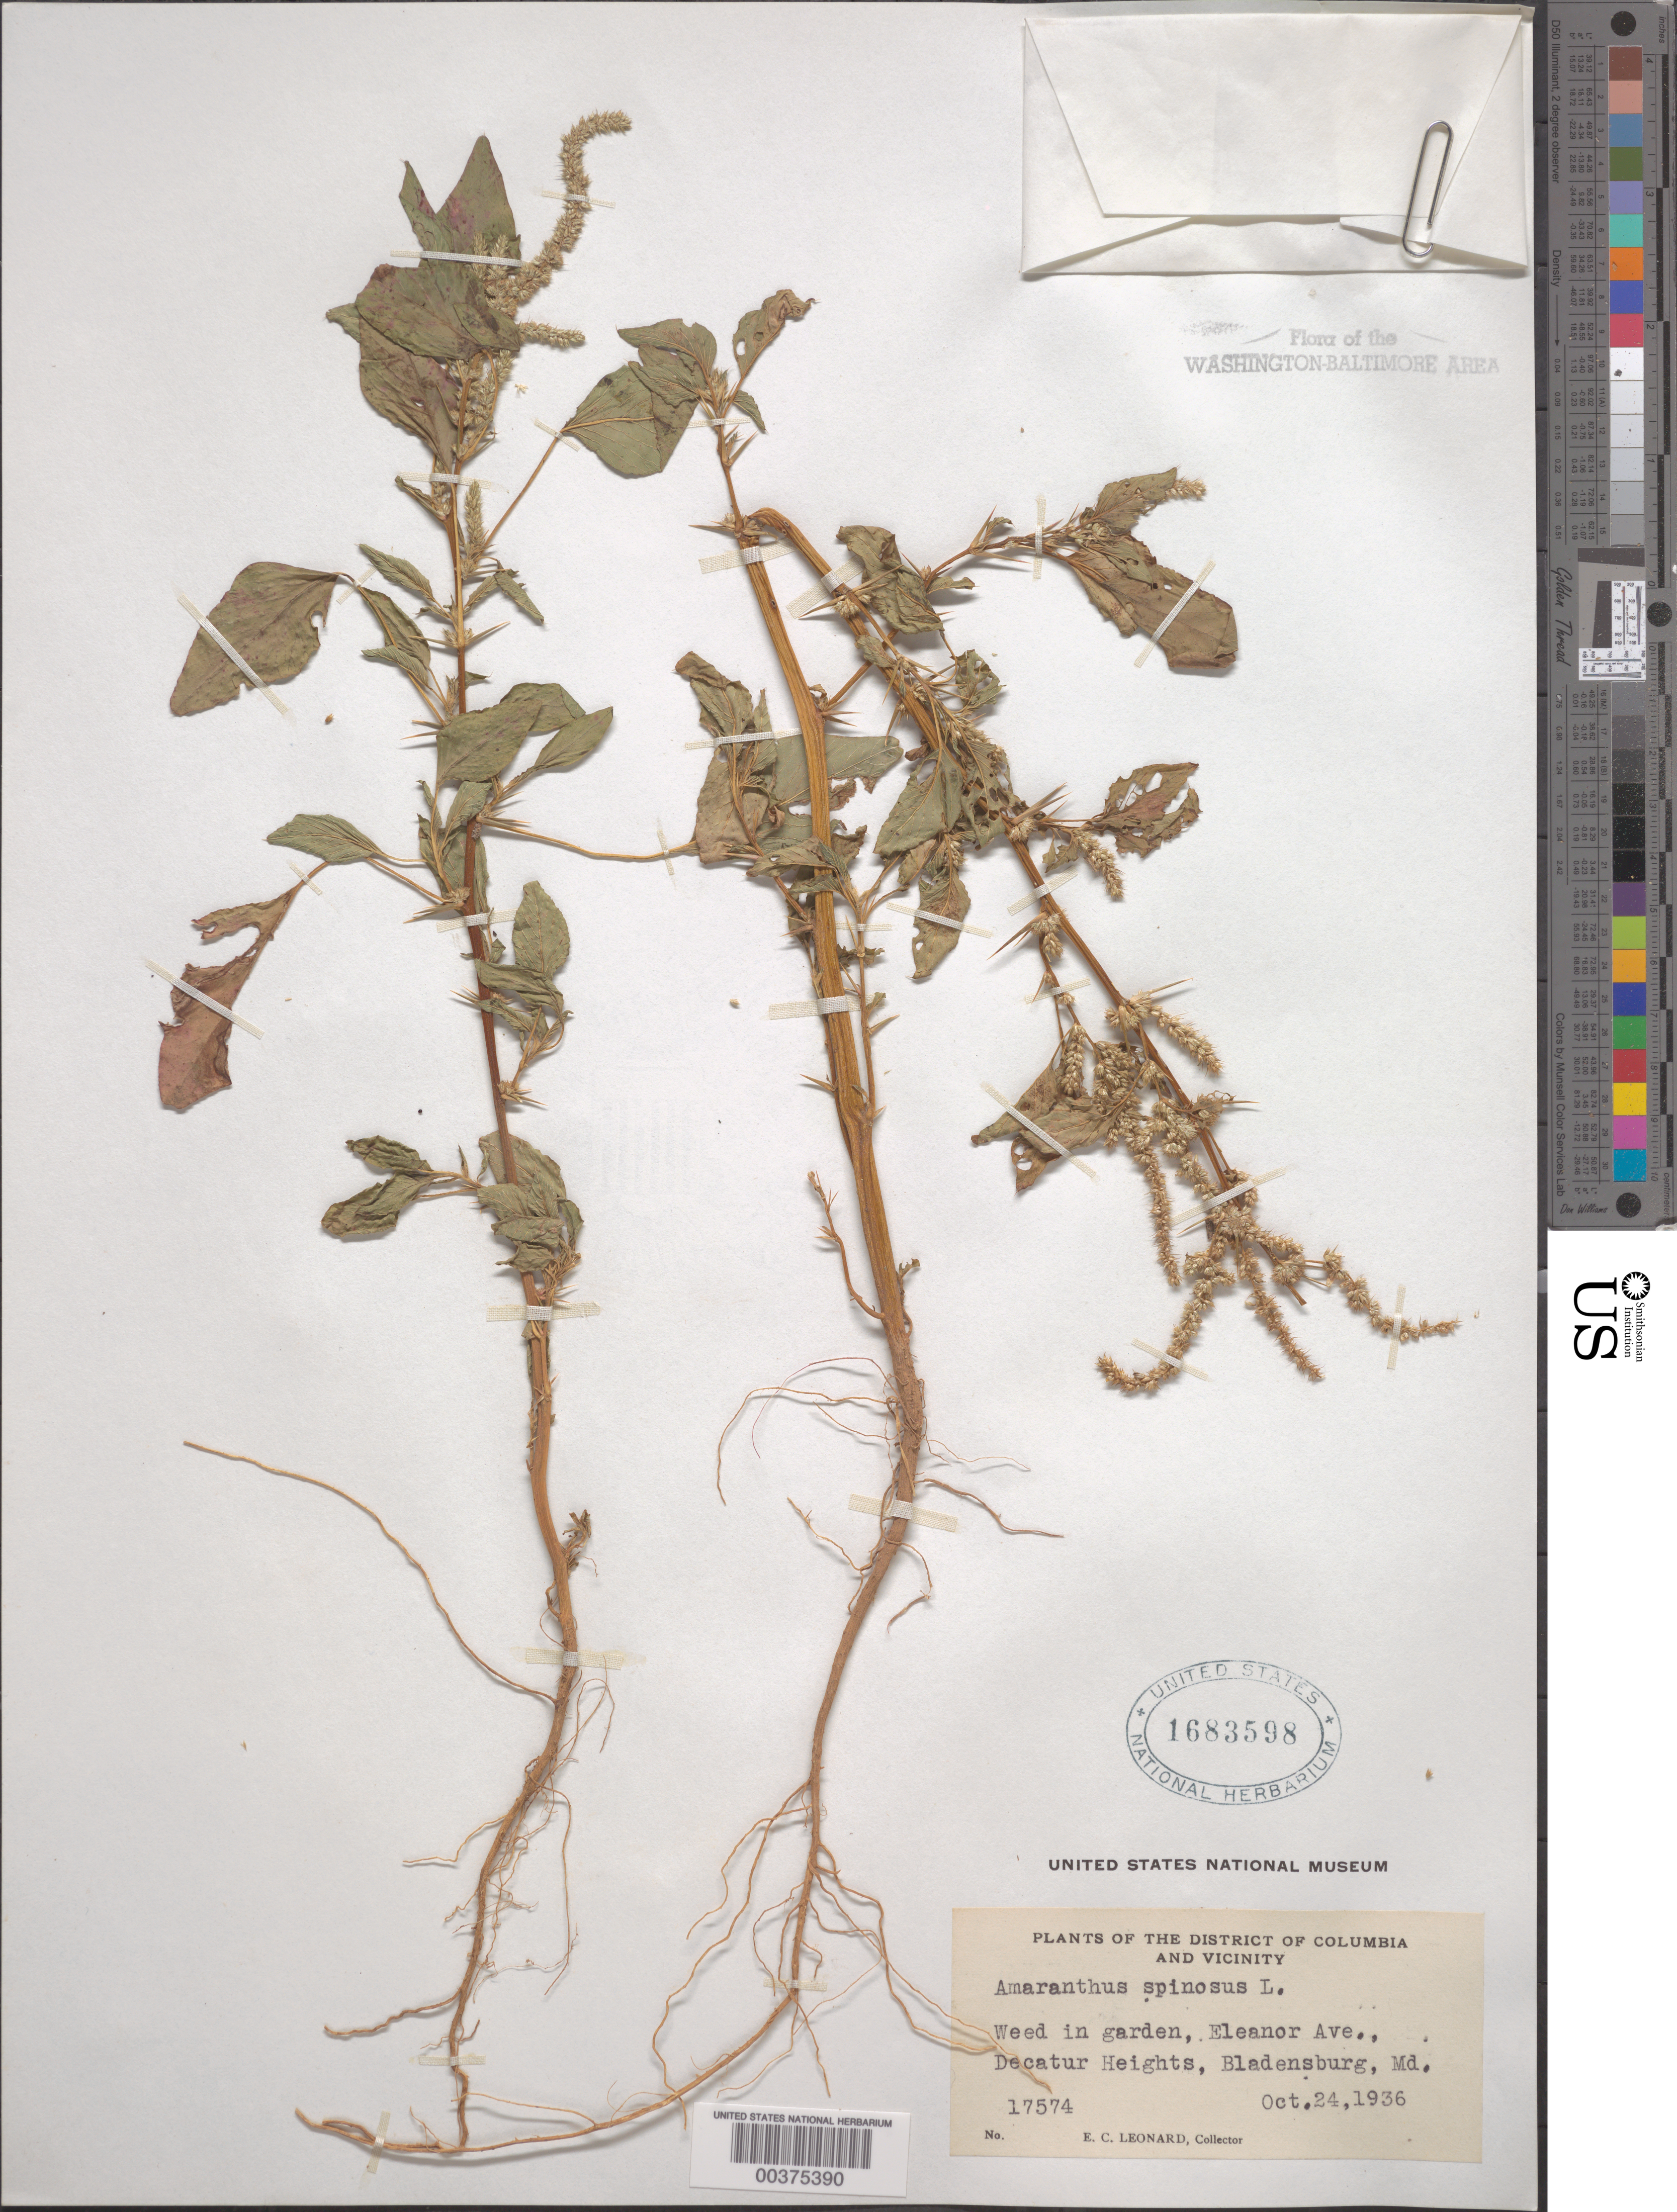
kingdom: Plantae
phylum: Tracheophyta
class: Magnoliopsida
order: Caryophyllales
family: Amaranthaceae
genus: Amaranthus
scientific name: Amaranthus spinosus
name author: L.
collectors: E. C. Leonard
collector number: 17574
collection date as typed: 24 Oct 1936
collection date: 1936-10-24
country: United States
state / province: Maryland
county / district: Prince George's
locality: Decatur Heights, Bladensburg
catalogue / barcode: US 1683598